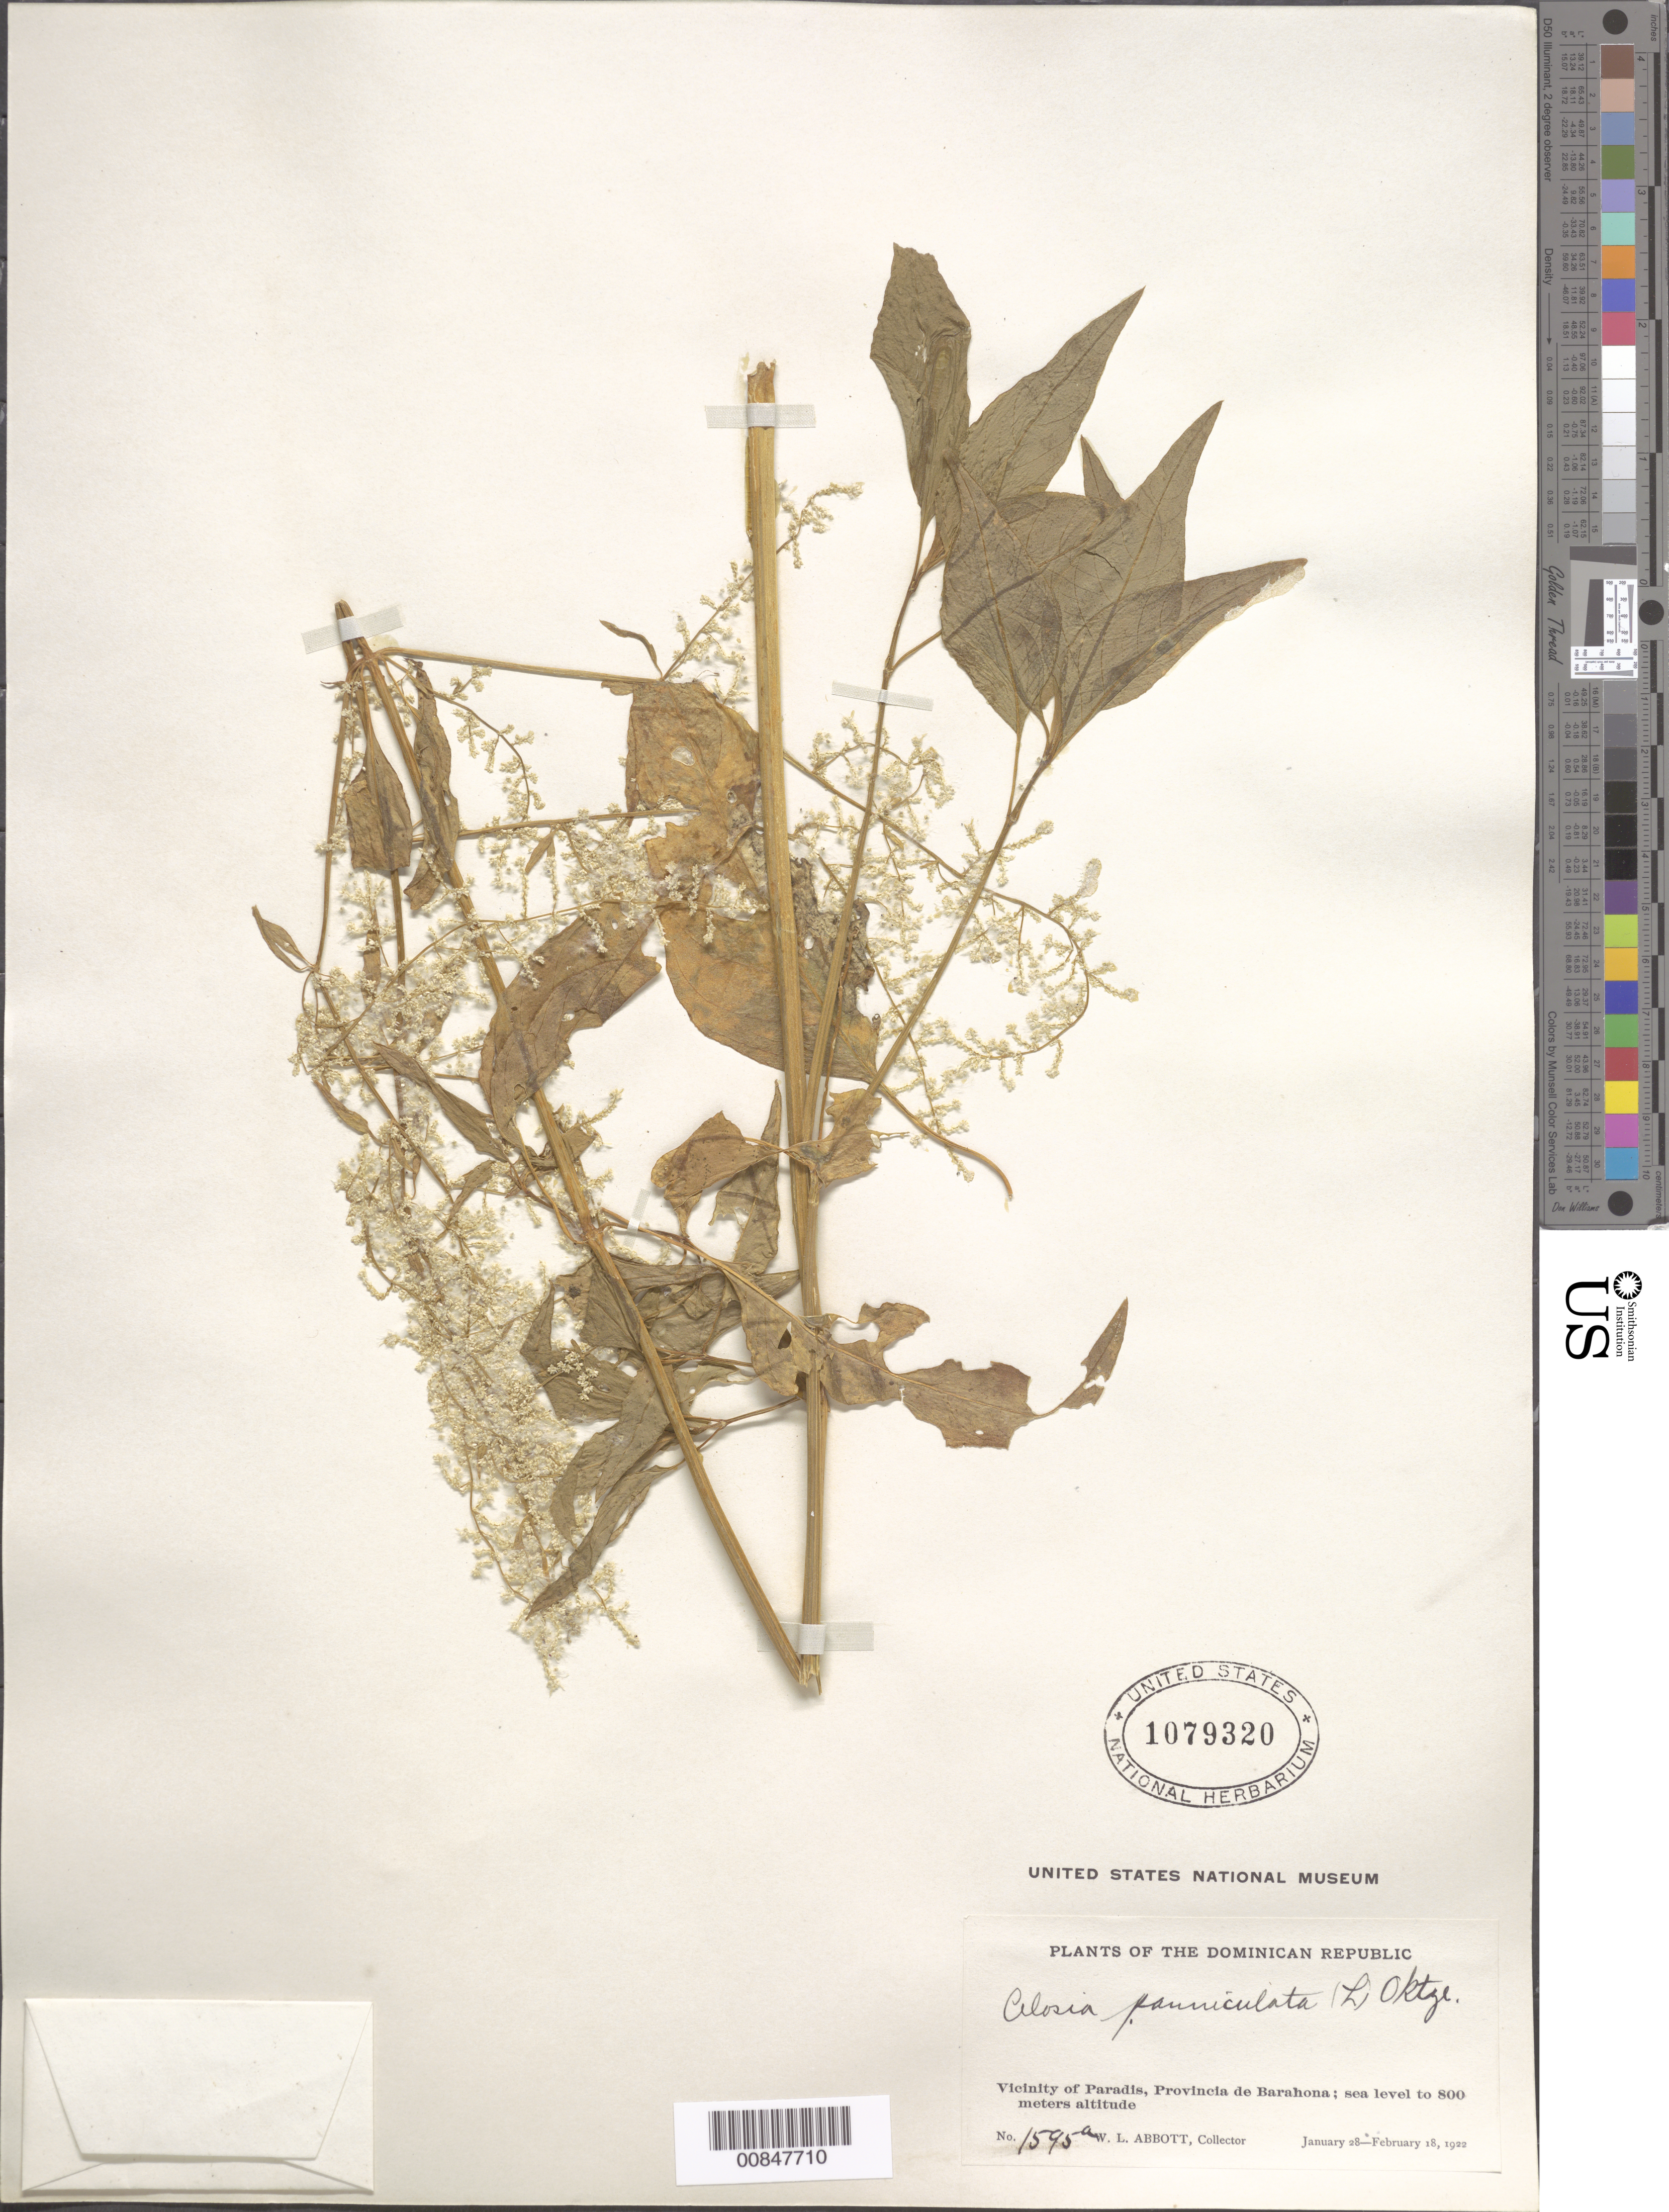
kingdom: Plantae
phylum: Tracheophyta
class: Magnoliopsida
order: Caryophyllales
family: Amaranthaceae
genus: Iresine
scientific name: Iresine diffusa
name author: Humb. & Bonpl. ex Willd.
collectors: W. L. Abbott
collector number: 1595a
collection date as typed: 28 Jan 1922 to 18 Feb 1922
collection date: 1922-01-28/1922-02-18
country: Dominican Republic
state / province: Barahona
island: Hispaniola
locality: Vicinity of Paradis.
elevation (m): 0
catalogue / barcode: US 1079320